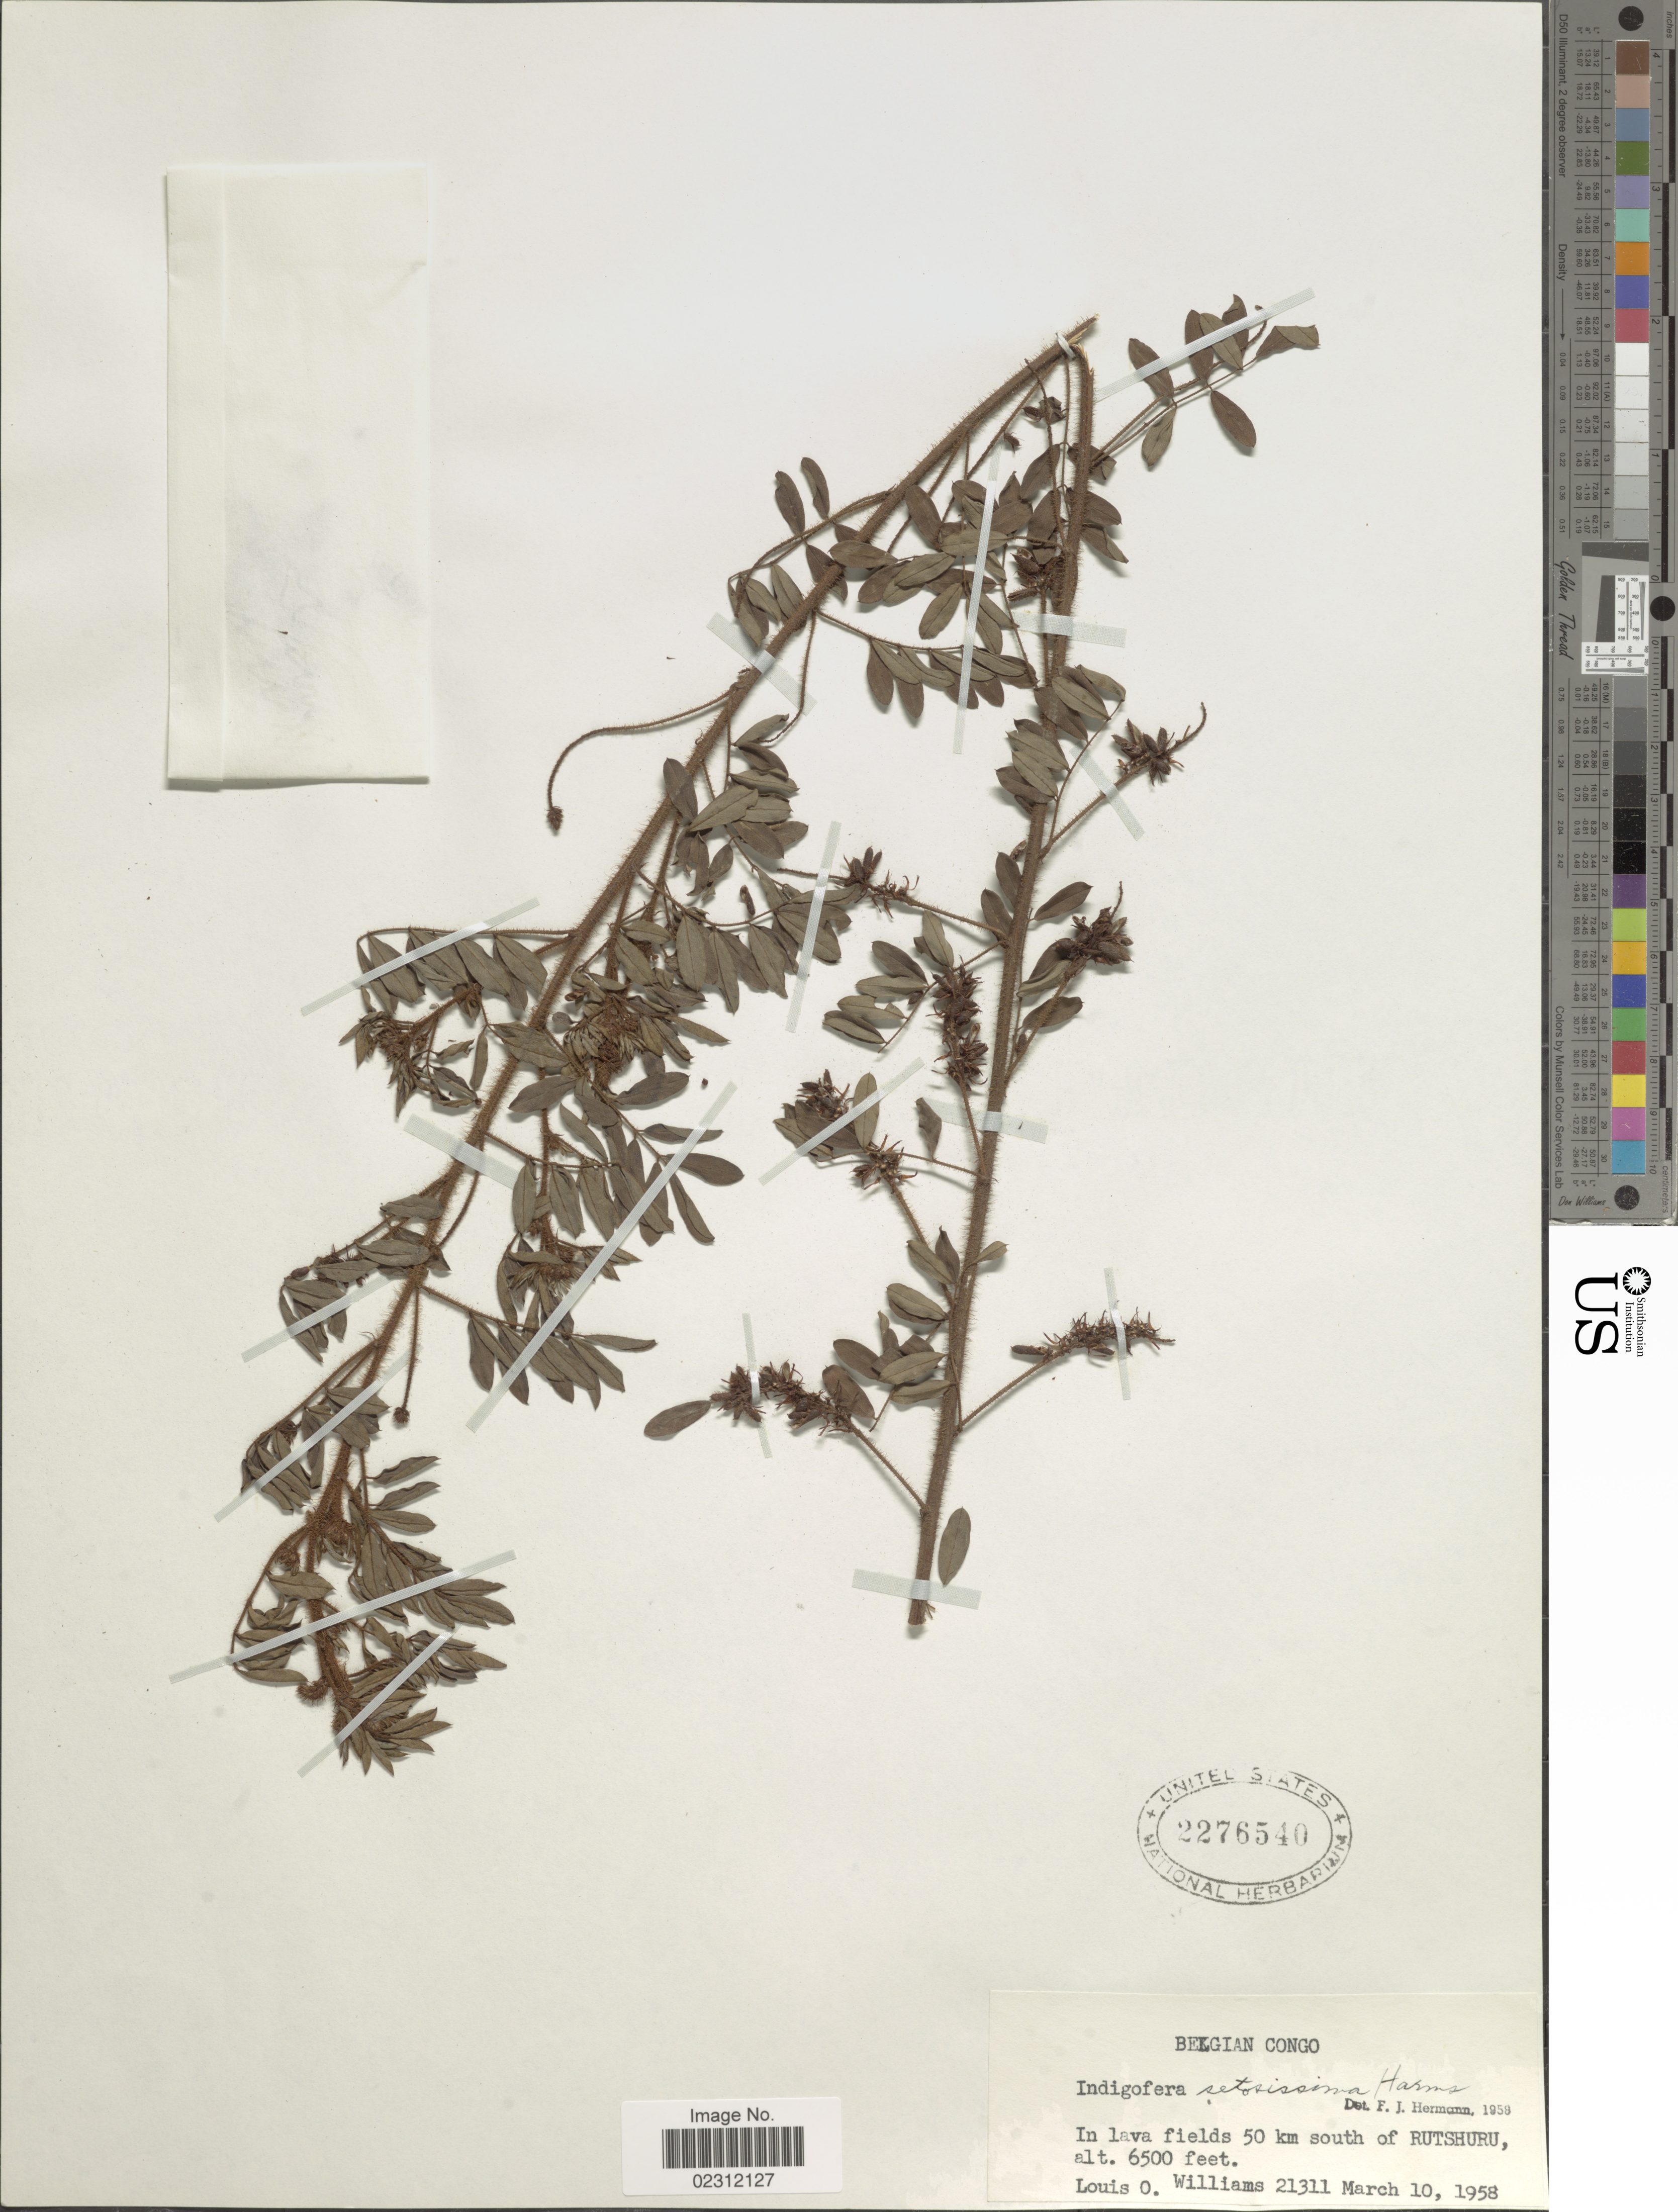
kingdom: Plantae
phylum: Tracheophyta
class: Magnoliopsida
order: Fabales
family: Fabaceae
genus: Indigofera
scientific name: Indigofera setosissima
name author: Harms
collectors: L. O. Williams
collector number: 21311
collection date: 1958-03-10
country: Congo, Democratic Republic of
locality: Belgian Congo, 50 km south of Rutshuru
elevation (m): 1981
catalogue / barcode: US 2276540